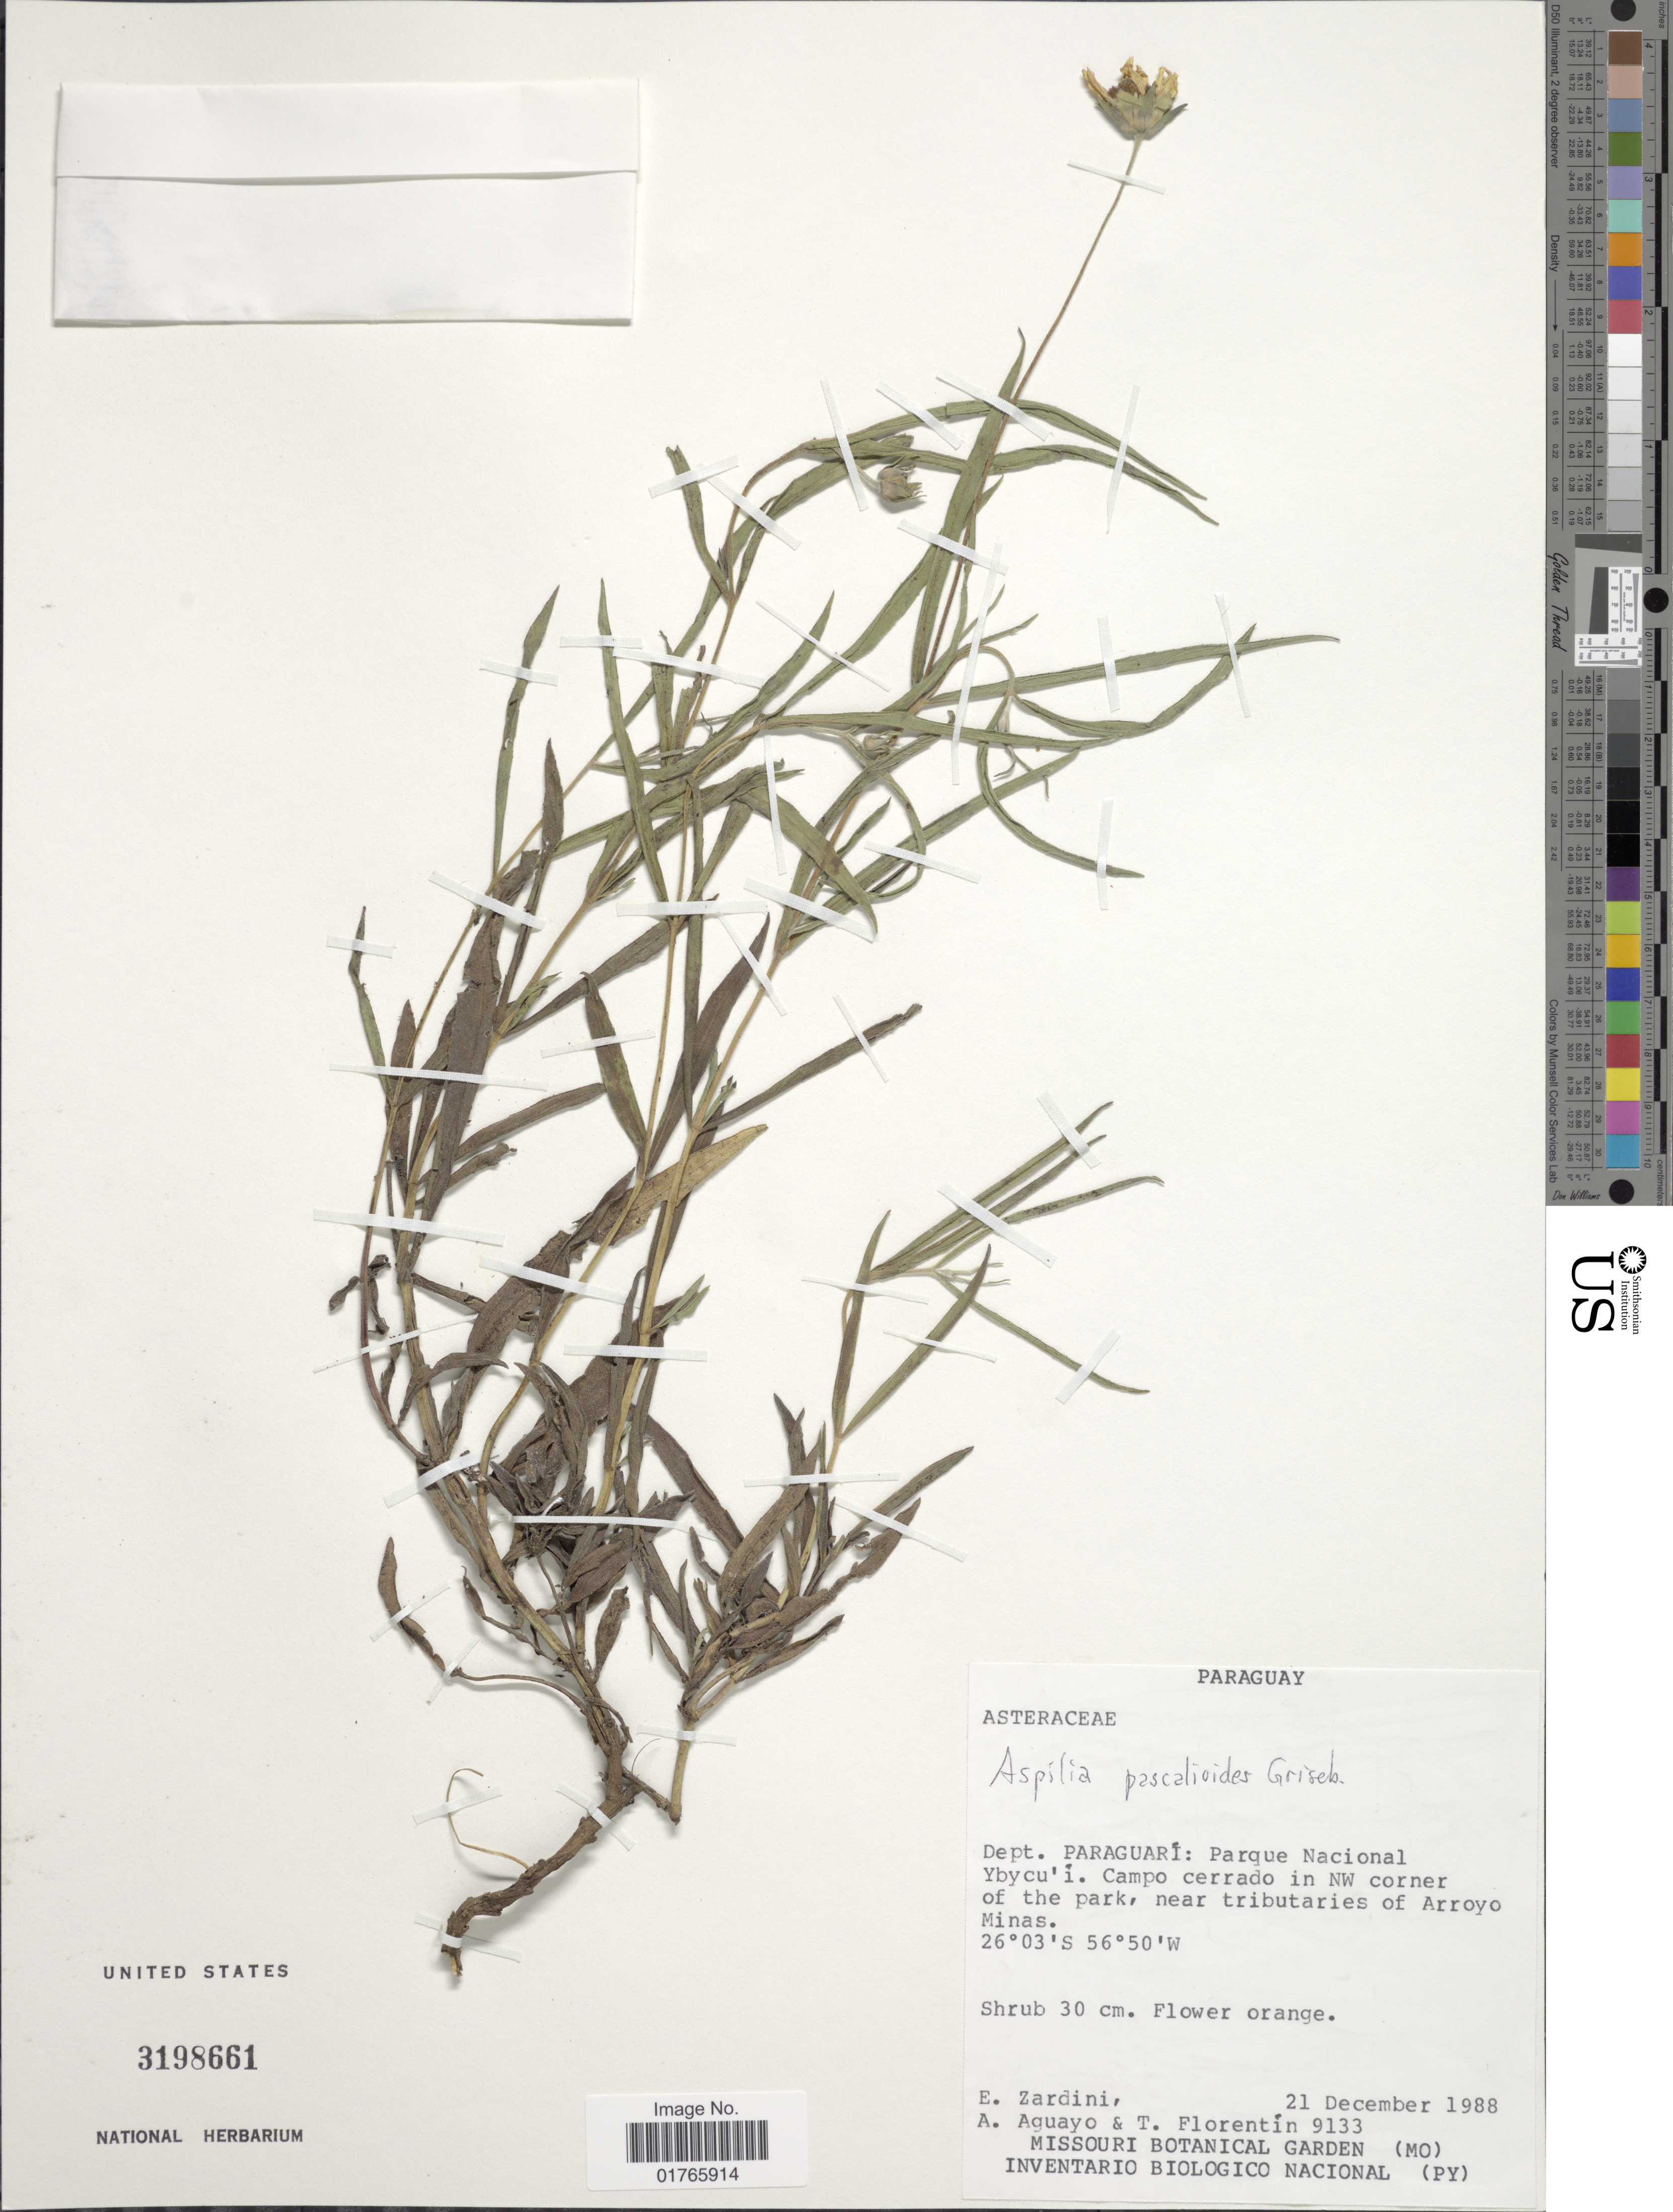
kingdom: Plantae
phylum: Tracheophyta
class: Magnoliopsida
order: Asterales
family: Asteraceae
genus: Aspilia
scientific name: Aspilia pascalioides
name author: Griseb.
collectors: E. M. Zardini, A. Aguayo & T. Florentin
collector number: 9133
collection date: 1988-12-21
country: Paraguay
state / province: Paraguari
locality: Parque Nacional Ybycu'i, Campo cerrado in NW corner of the park, near tributaries of Arroyo Minas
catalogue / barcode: US 3198661